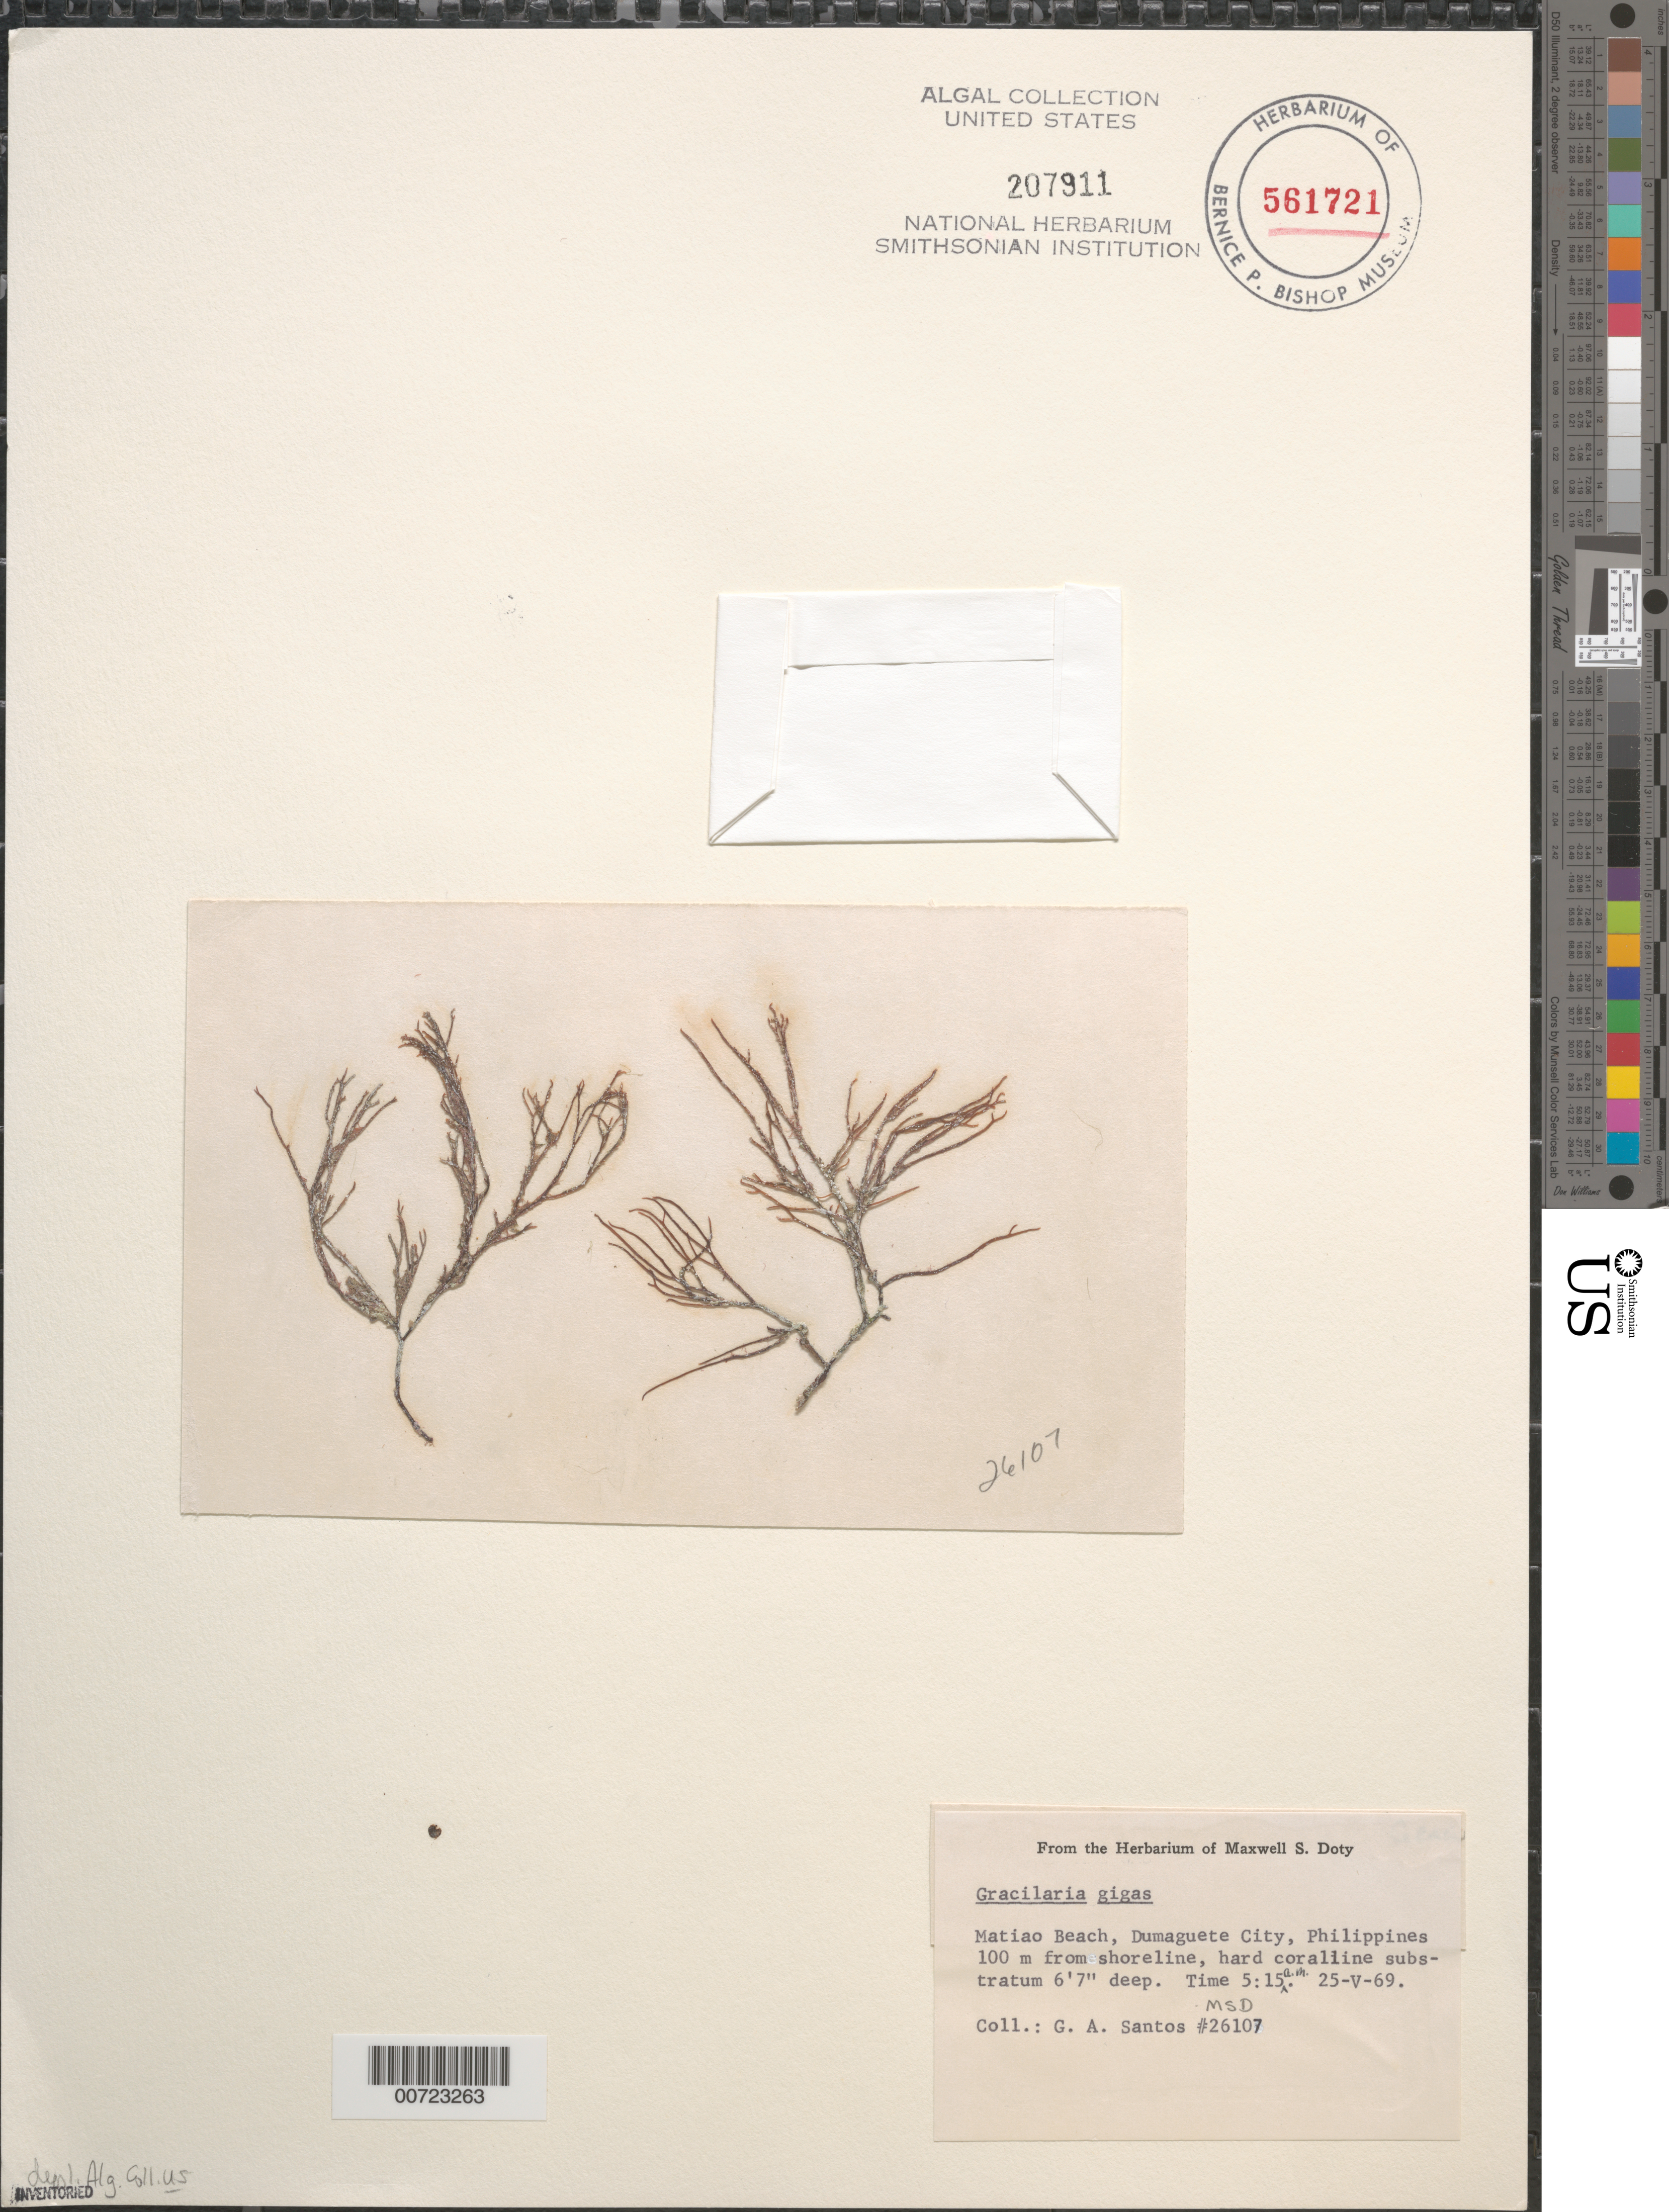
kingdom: Plantae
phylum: Rhodophyta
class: Florideophyceae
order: Gracilariales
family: Gracilariaceae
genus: Gracilaria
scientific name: Gracilaria gigas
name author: Harv.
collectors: G. Santos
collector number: MSD 26107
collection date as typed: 25 May 1969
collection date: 1969-05-25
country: Philippines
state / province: Central Visayas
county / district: Negros Oriental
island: Negros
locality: Matiao Beach, Dumaguete City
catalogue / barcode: US 207911